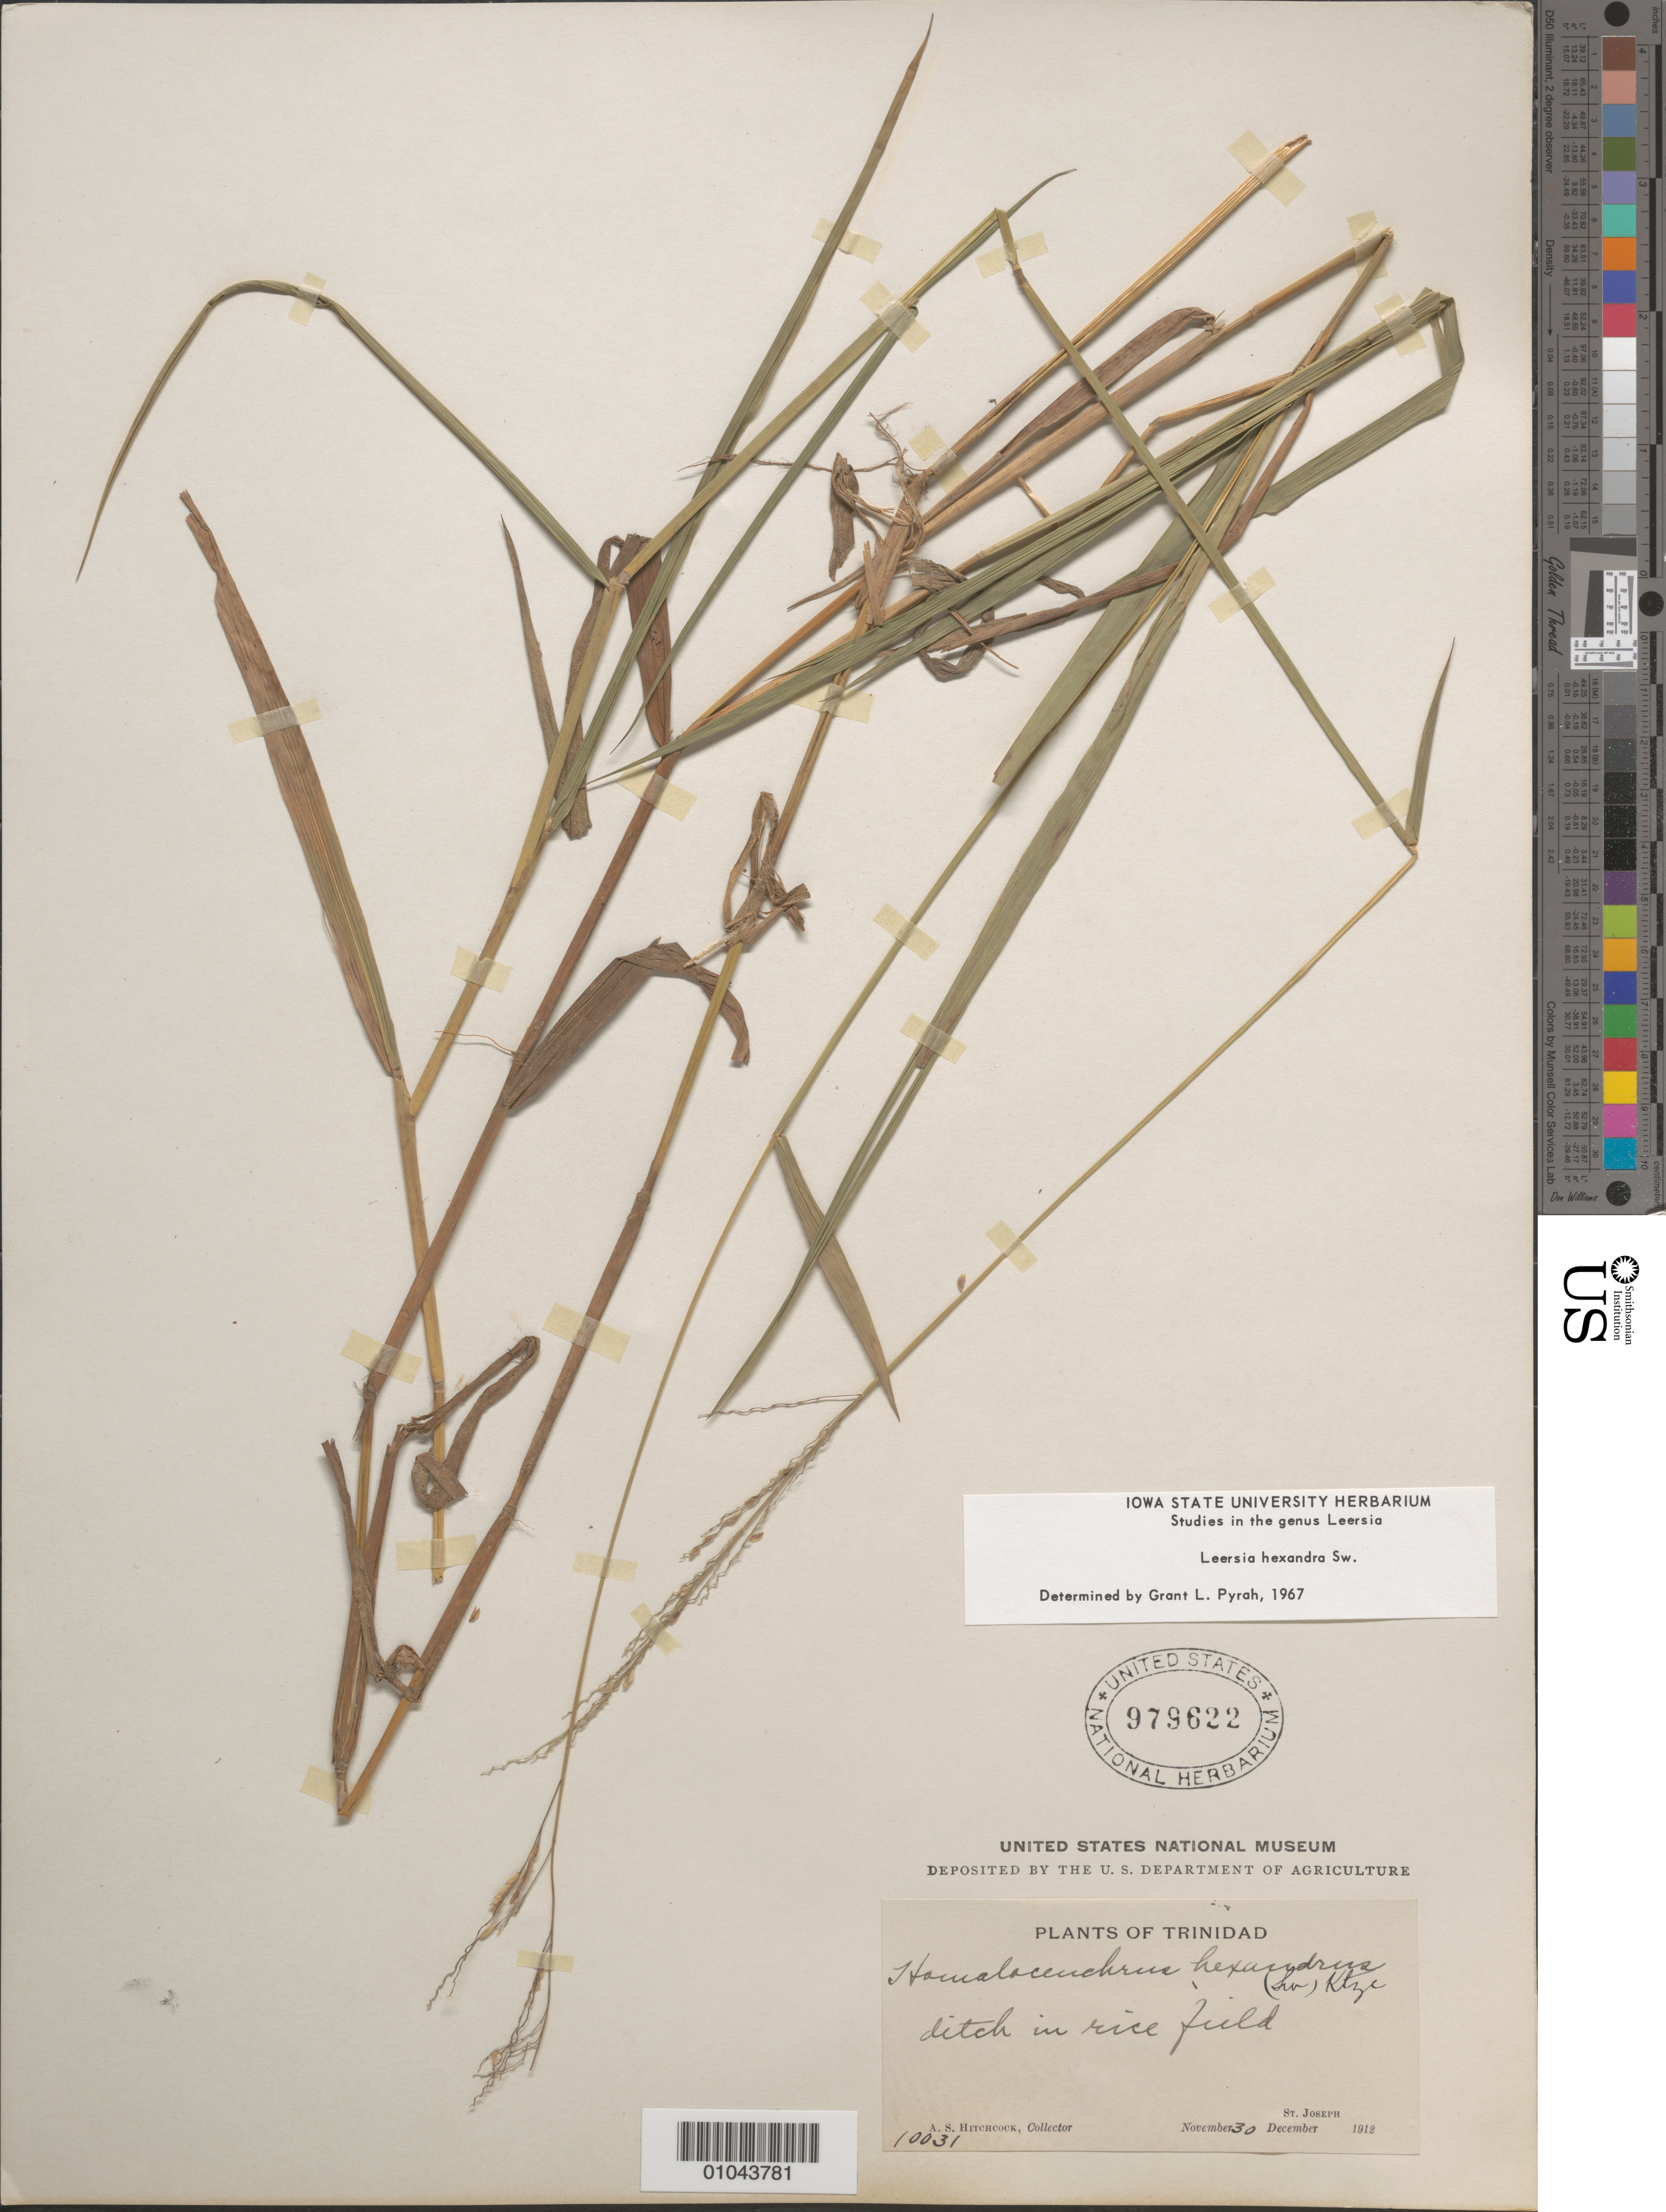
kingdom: Plantae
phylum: Tracheophyta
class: Liliopsida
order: Poales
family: Poaceae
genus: Leersia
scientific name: Leersia hexandra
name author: Sw.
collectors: A. S. Hitchcock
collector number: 10031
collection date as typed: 30 Nov 1912 or 30 Dec 1912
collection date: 1912-11-30 or 1912-12-30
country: Trinidad and Tobago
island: Trinidad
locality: ditch in rice field, St. Joseph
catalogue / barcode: US 979622